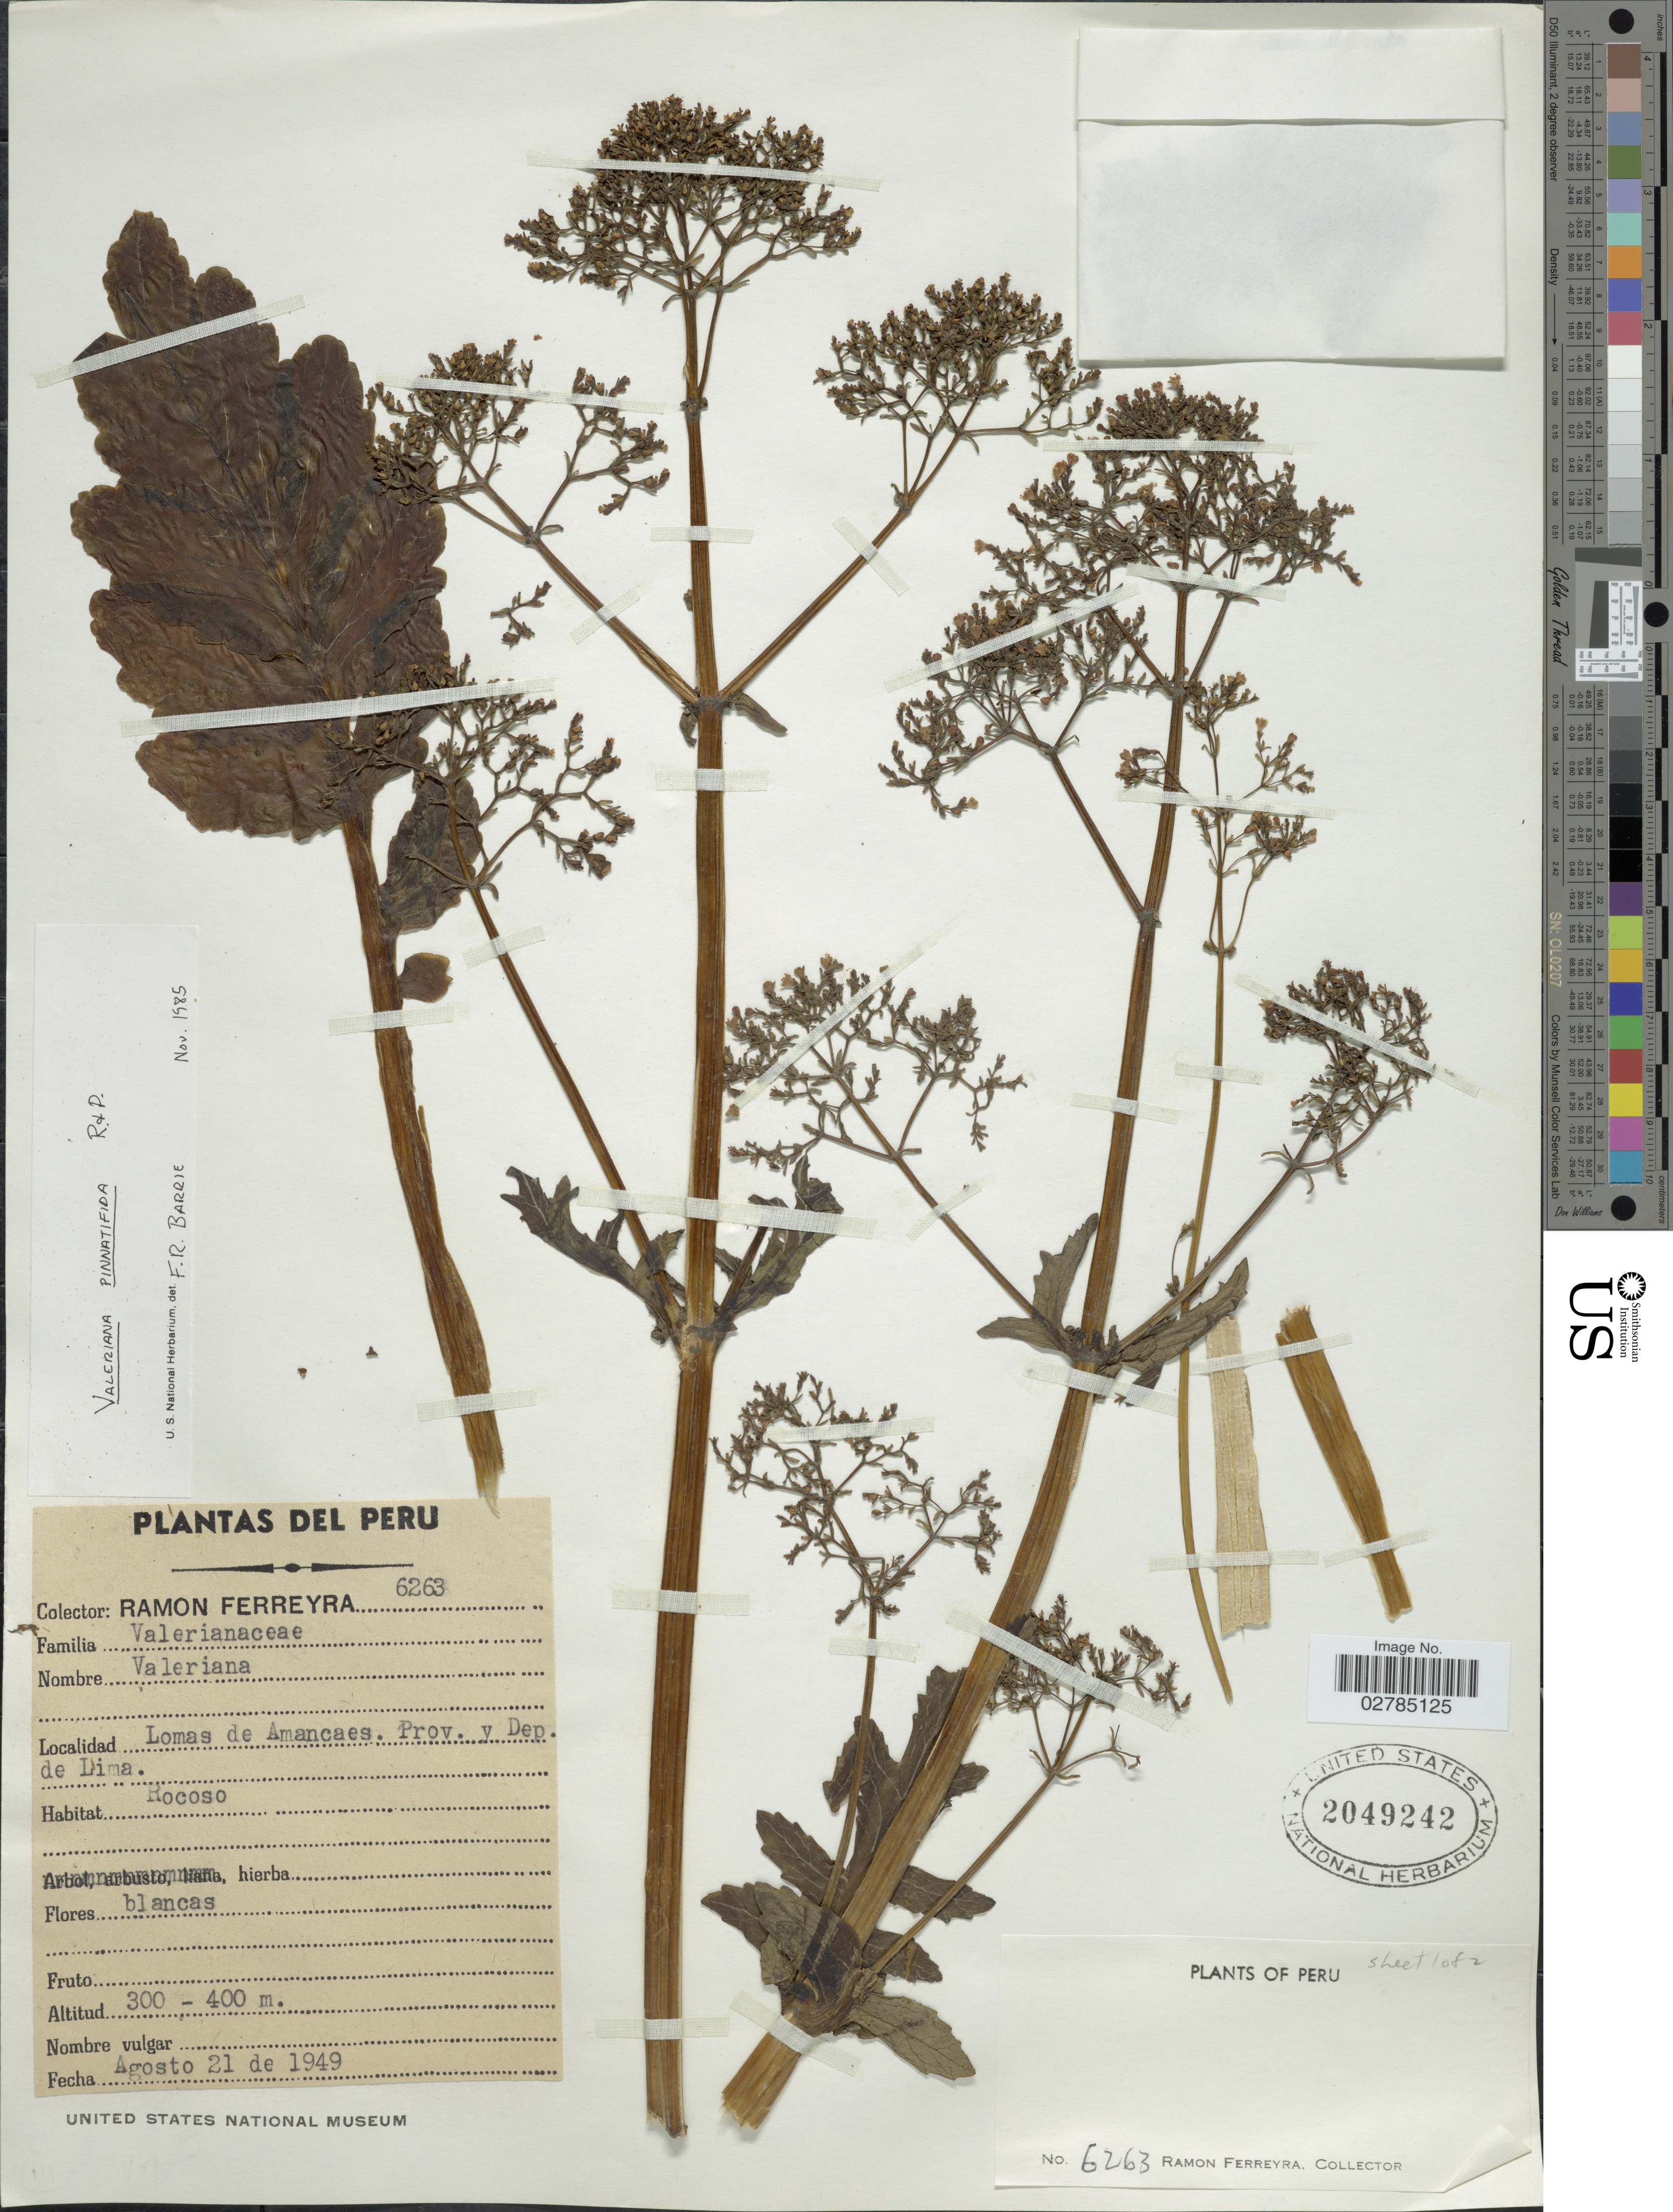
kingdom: Plantae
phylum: Tracheophyta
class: Magnoliopsida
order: Dipsacales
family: Caprifoliaceae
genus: Valeriana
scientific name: Valeriana pinnatifida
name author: Ruiz & Pav.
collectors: R. A. Ferreyra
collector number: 6263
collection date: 1949-08-21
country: Peru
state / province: Lima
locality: Lomas de Amancaes, Prov. y Dep. de Lima, Rocoso.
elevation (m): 300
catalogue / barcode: US 2049242